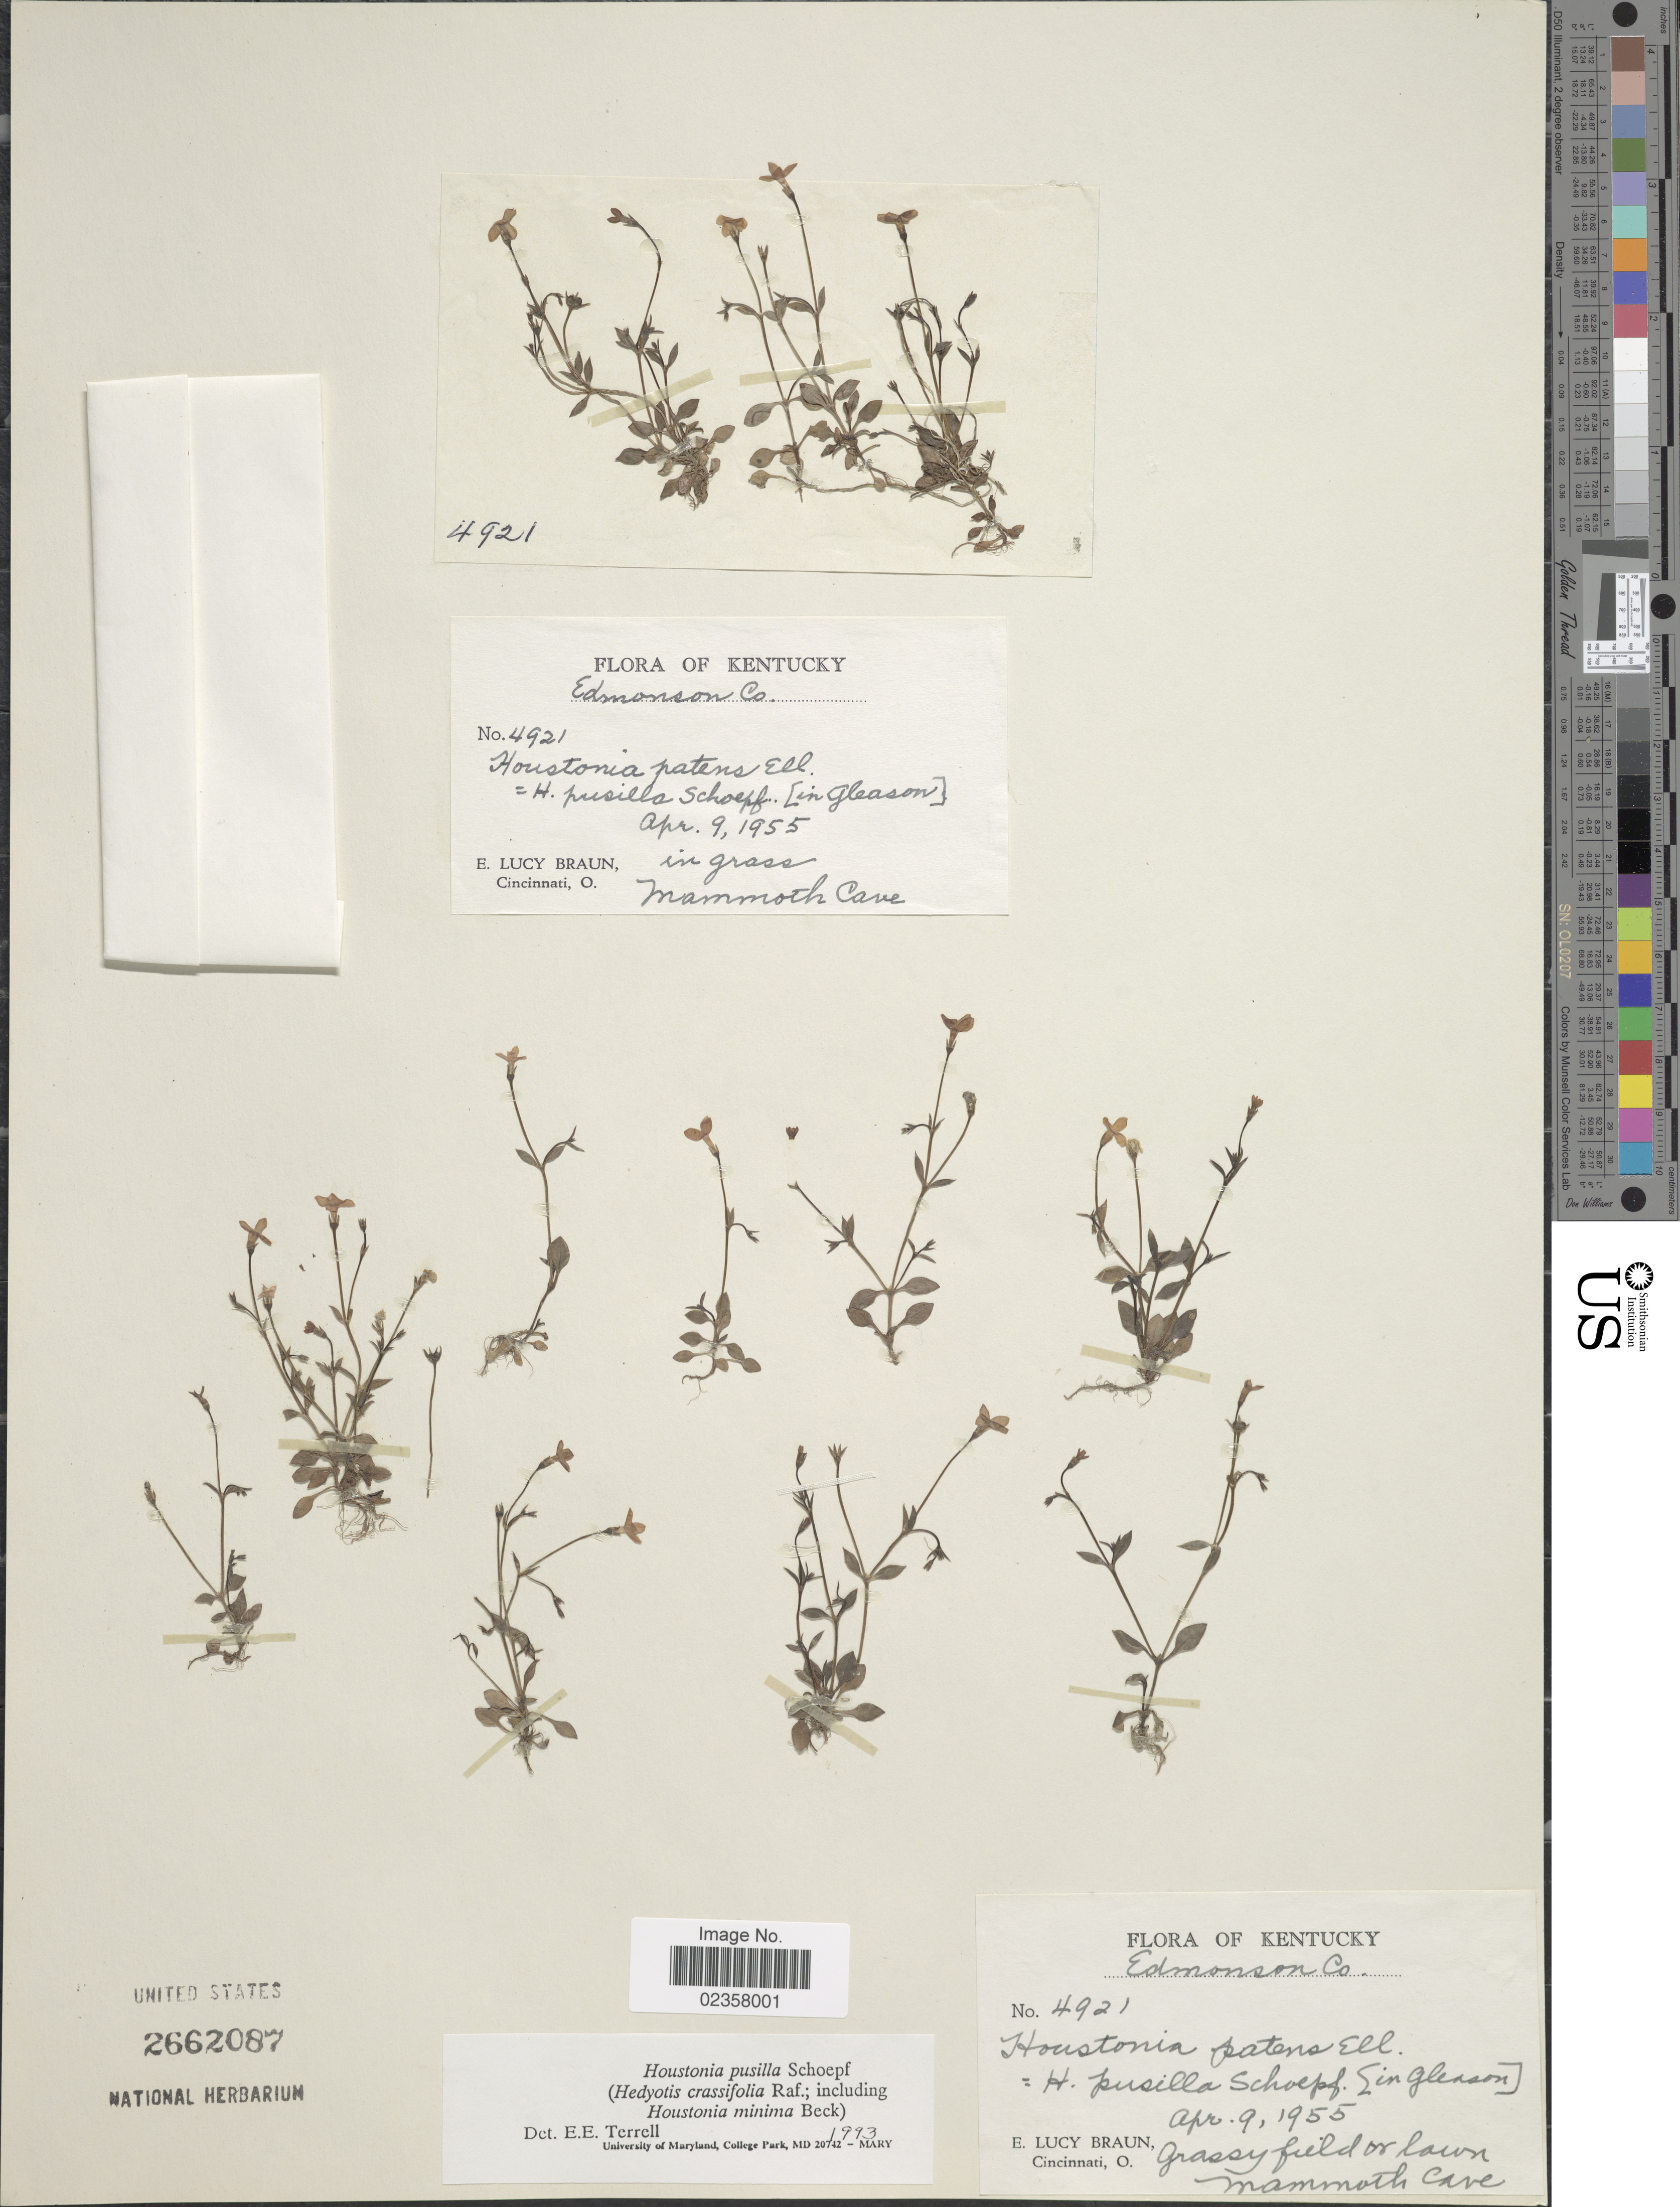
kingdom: Plantae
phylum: Tracheophyta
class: Magnoliopsida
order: Gentianales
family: Rubiaceae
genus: Houstonia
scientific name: Houstonia pusilla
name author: Schoepf.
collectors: E. L. Braun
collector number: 4921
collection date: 1955-04-09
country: United States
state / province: Kentucky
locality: Kentucky, Grassy field or lawn mammoth Cave, Edmonson Co.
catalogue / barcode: US 2662087